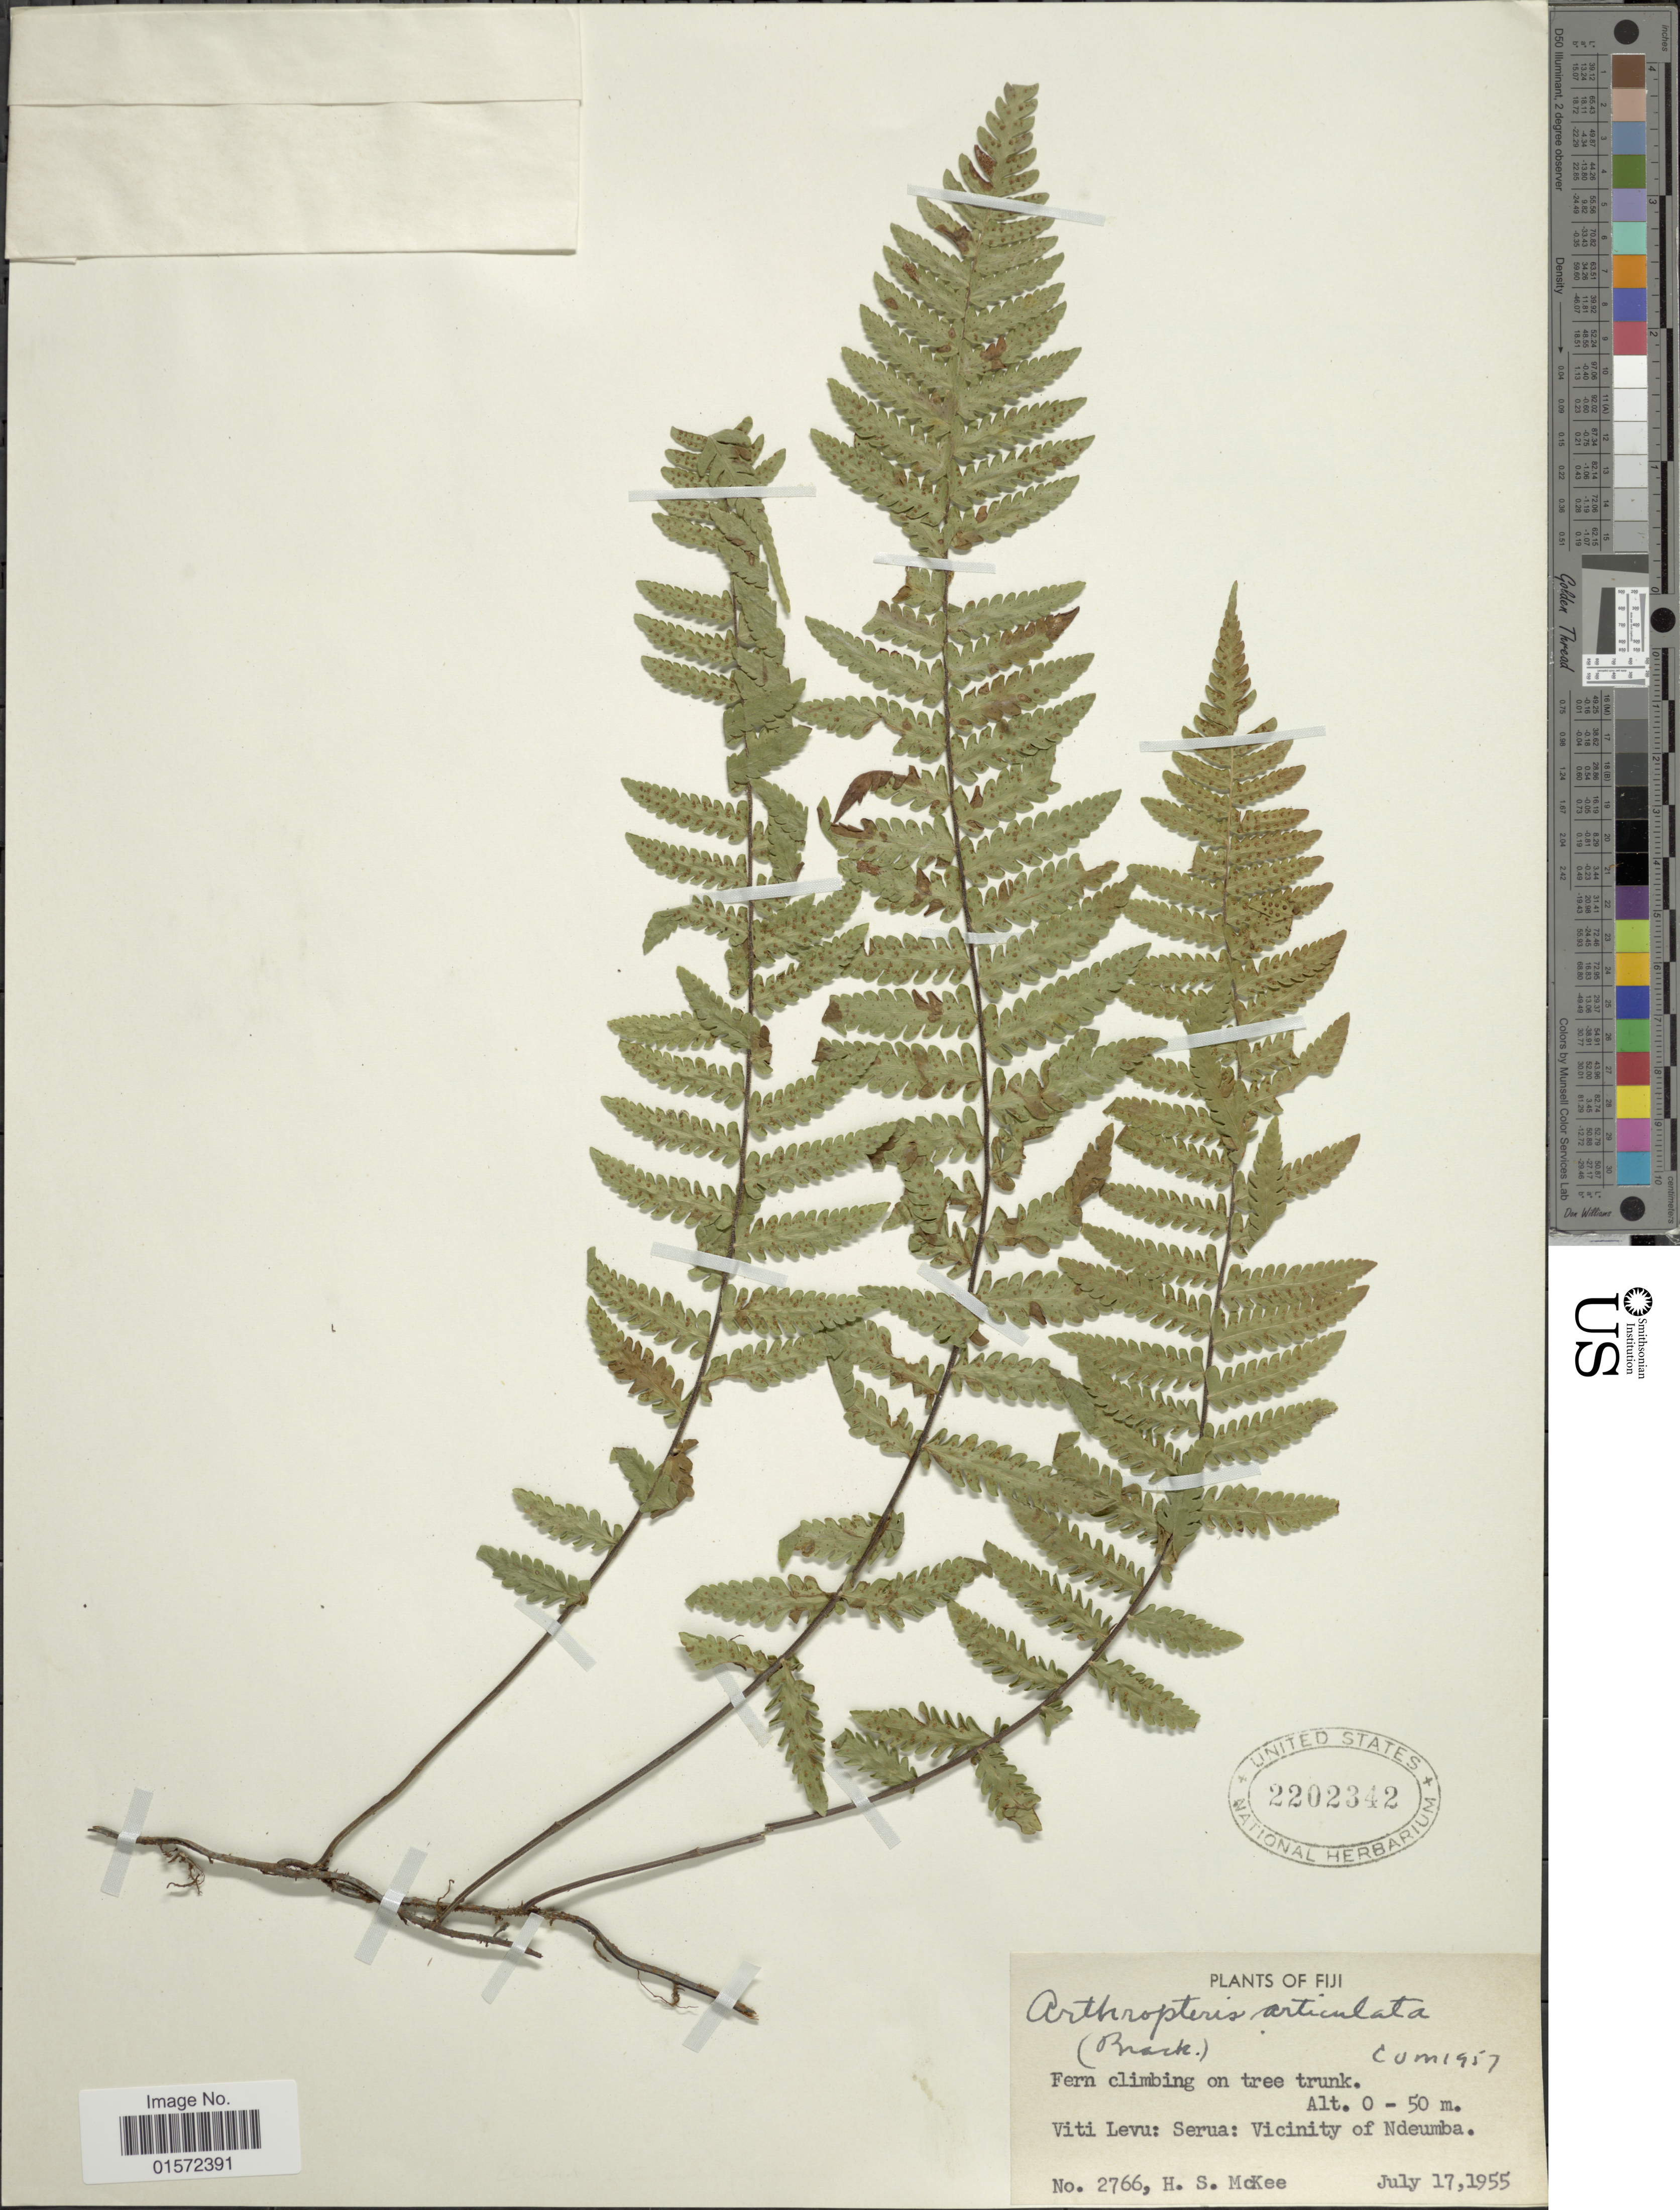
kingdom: Plantae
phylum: Tracheophyta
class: Polypodiopsida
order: Polypodiales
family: Tectariaceae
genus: Arthropteris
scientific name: Arthropteris articulata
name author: (Brack.) C. Chr.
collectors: H. S. McKee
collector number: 2766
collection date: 1955-07-17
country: Fiji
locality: Viti-Levu:Serua: Vicinity of Ndeumaba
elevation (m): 0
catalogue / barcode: US 2202342